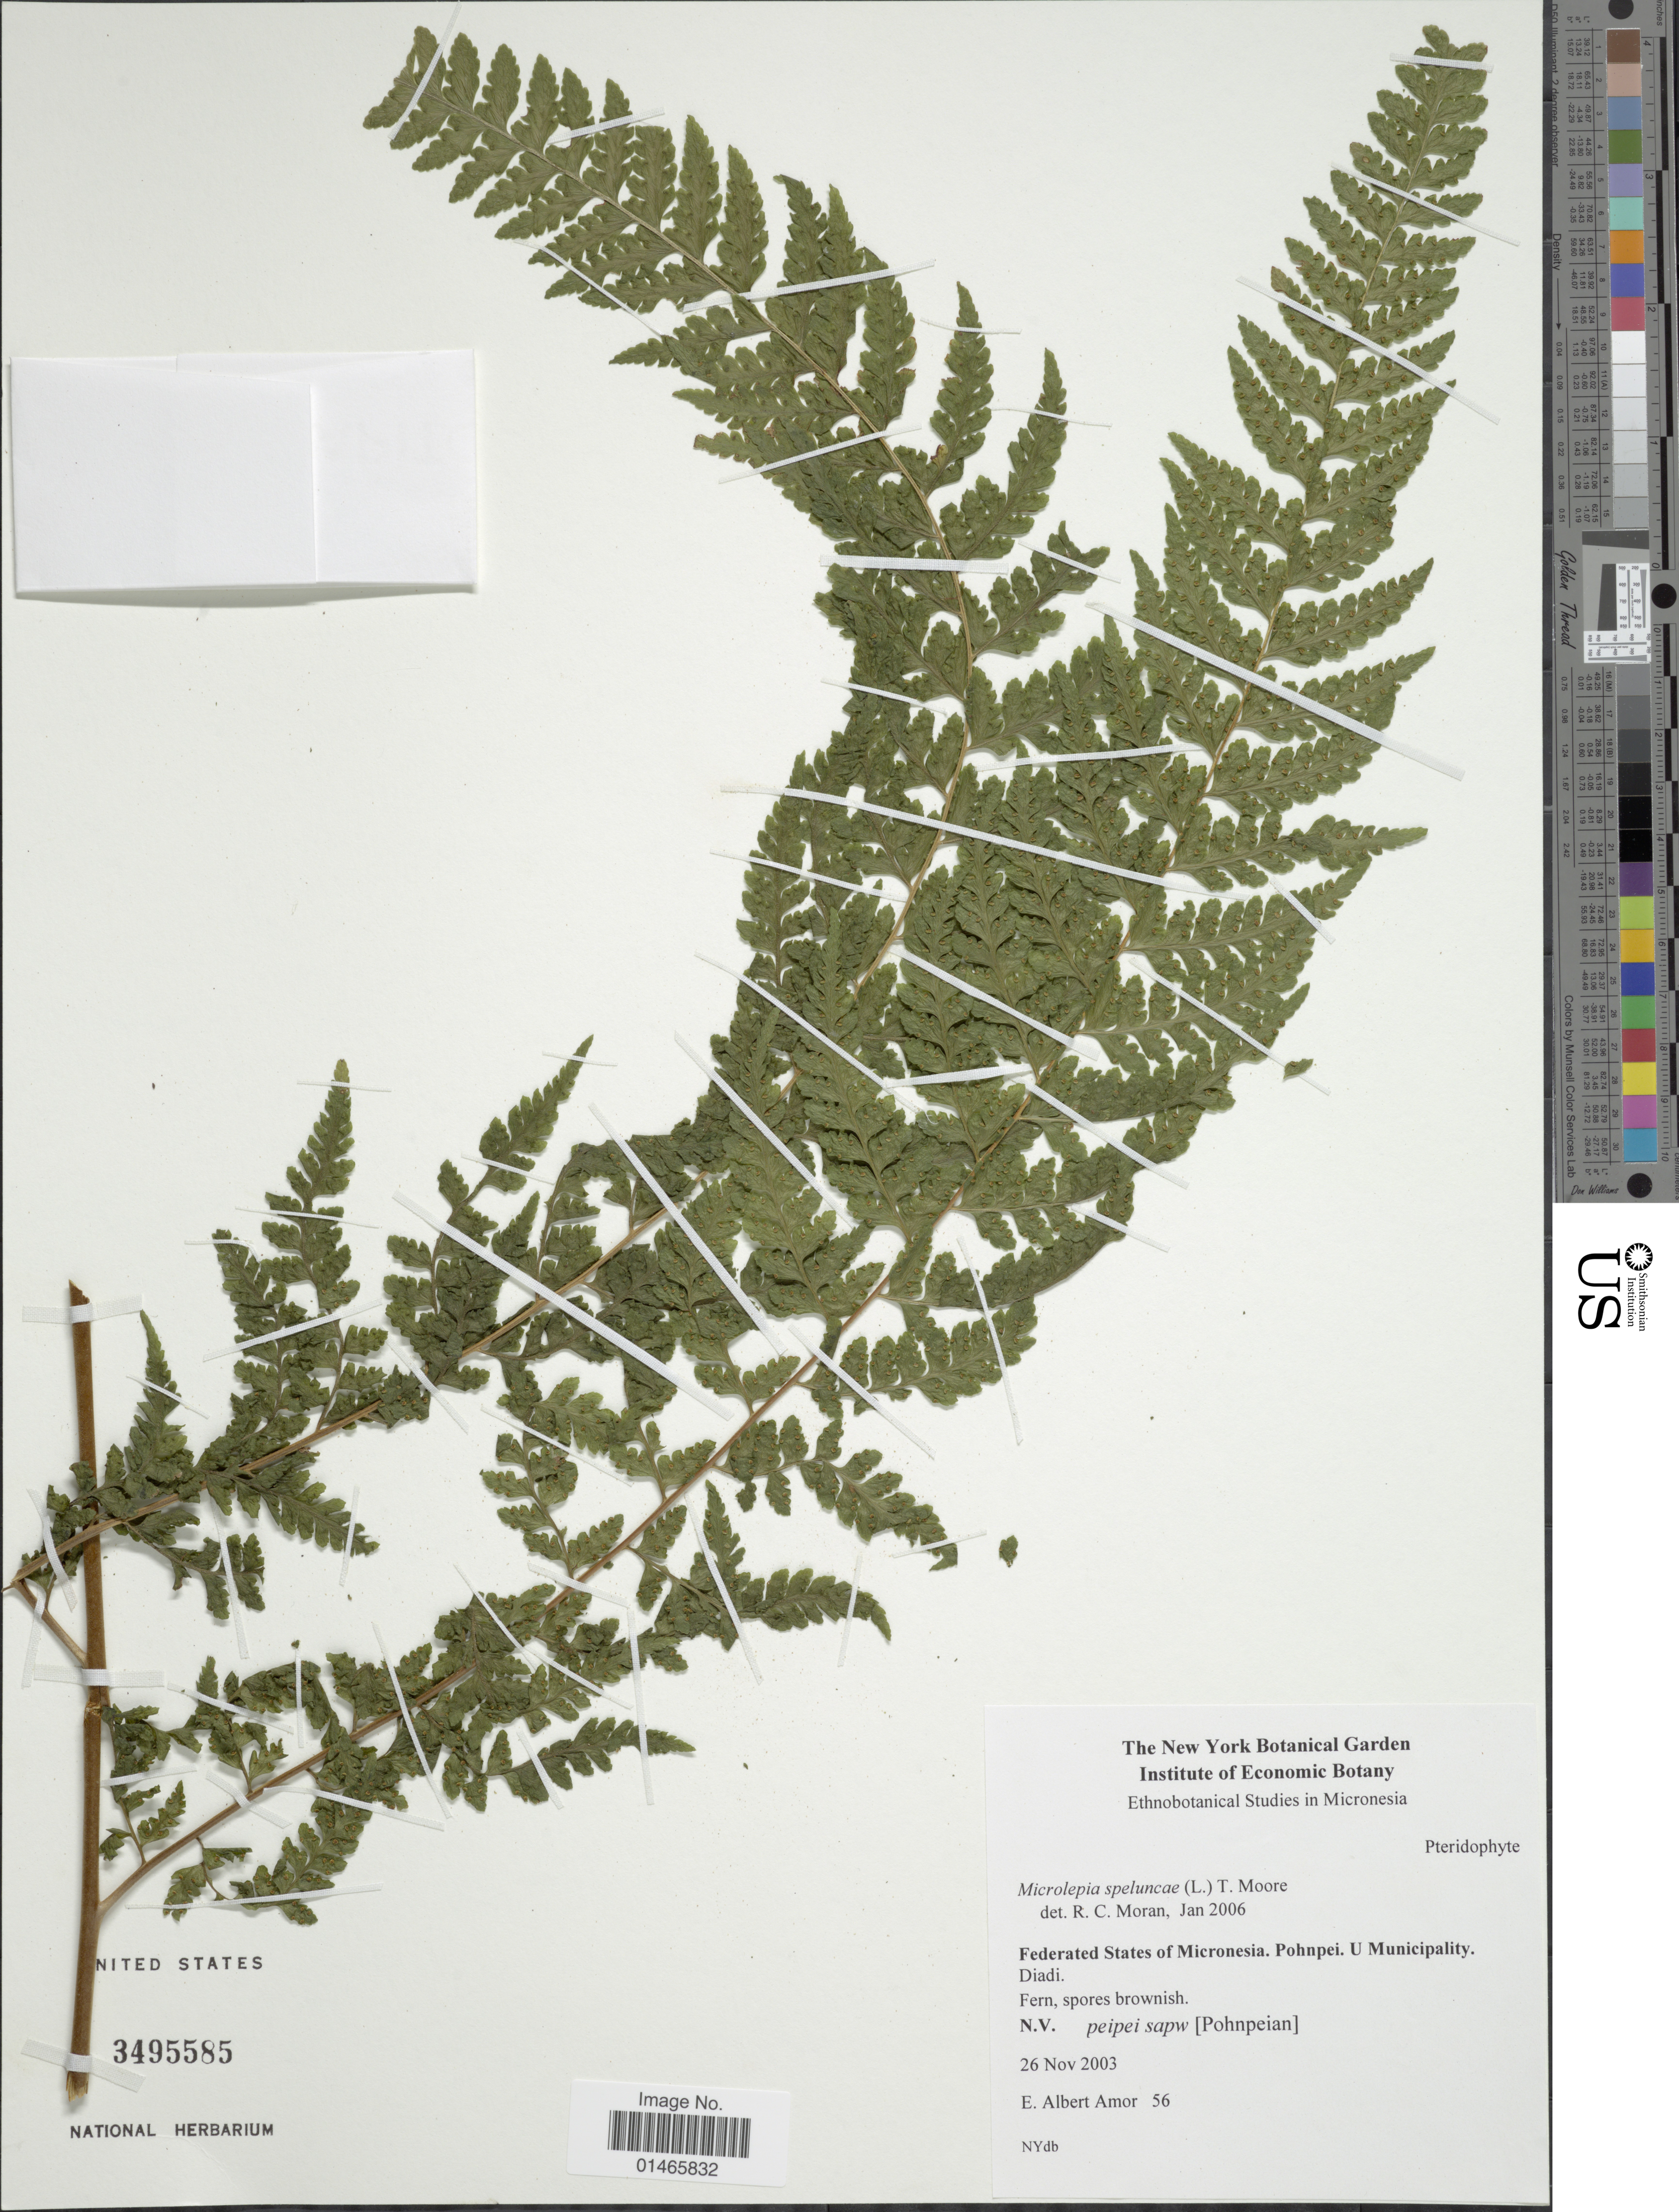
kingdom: Plantae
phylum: Tracheophyta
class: Polypodiopsida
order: Polypodiales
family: Dennstaedtiaceae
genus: Microlepia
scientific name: Microlepia speluncae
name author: (L.) T. Moore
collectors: E. A. Amor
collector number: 56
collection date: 2003-11-26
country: Micronesia, Federated States of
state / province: Pohnpei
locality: U Municipality, Diadi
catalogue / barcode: US 3495585